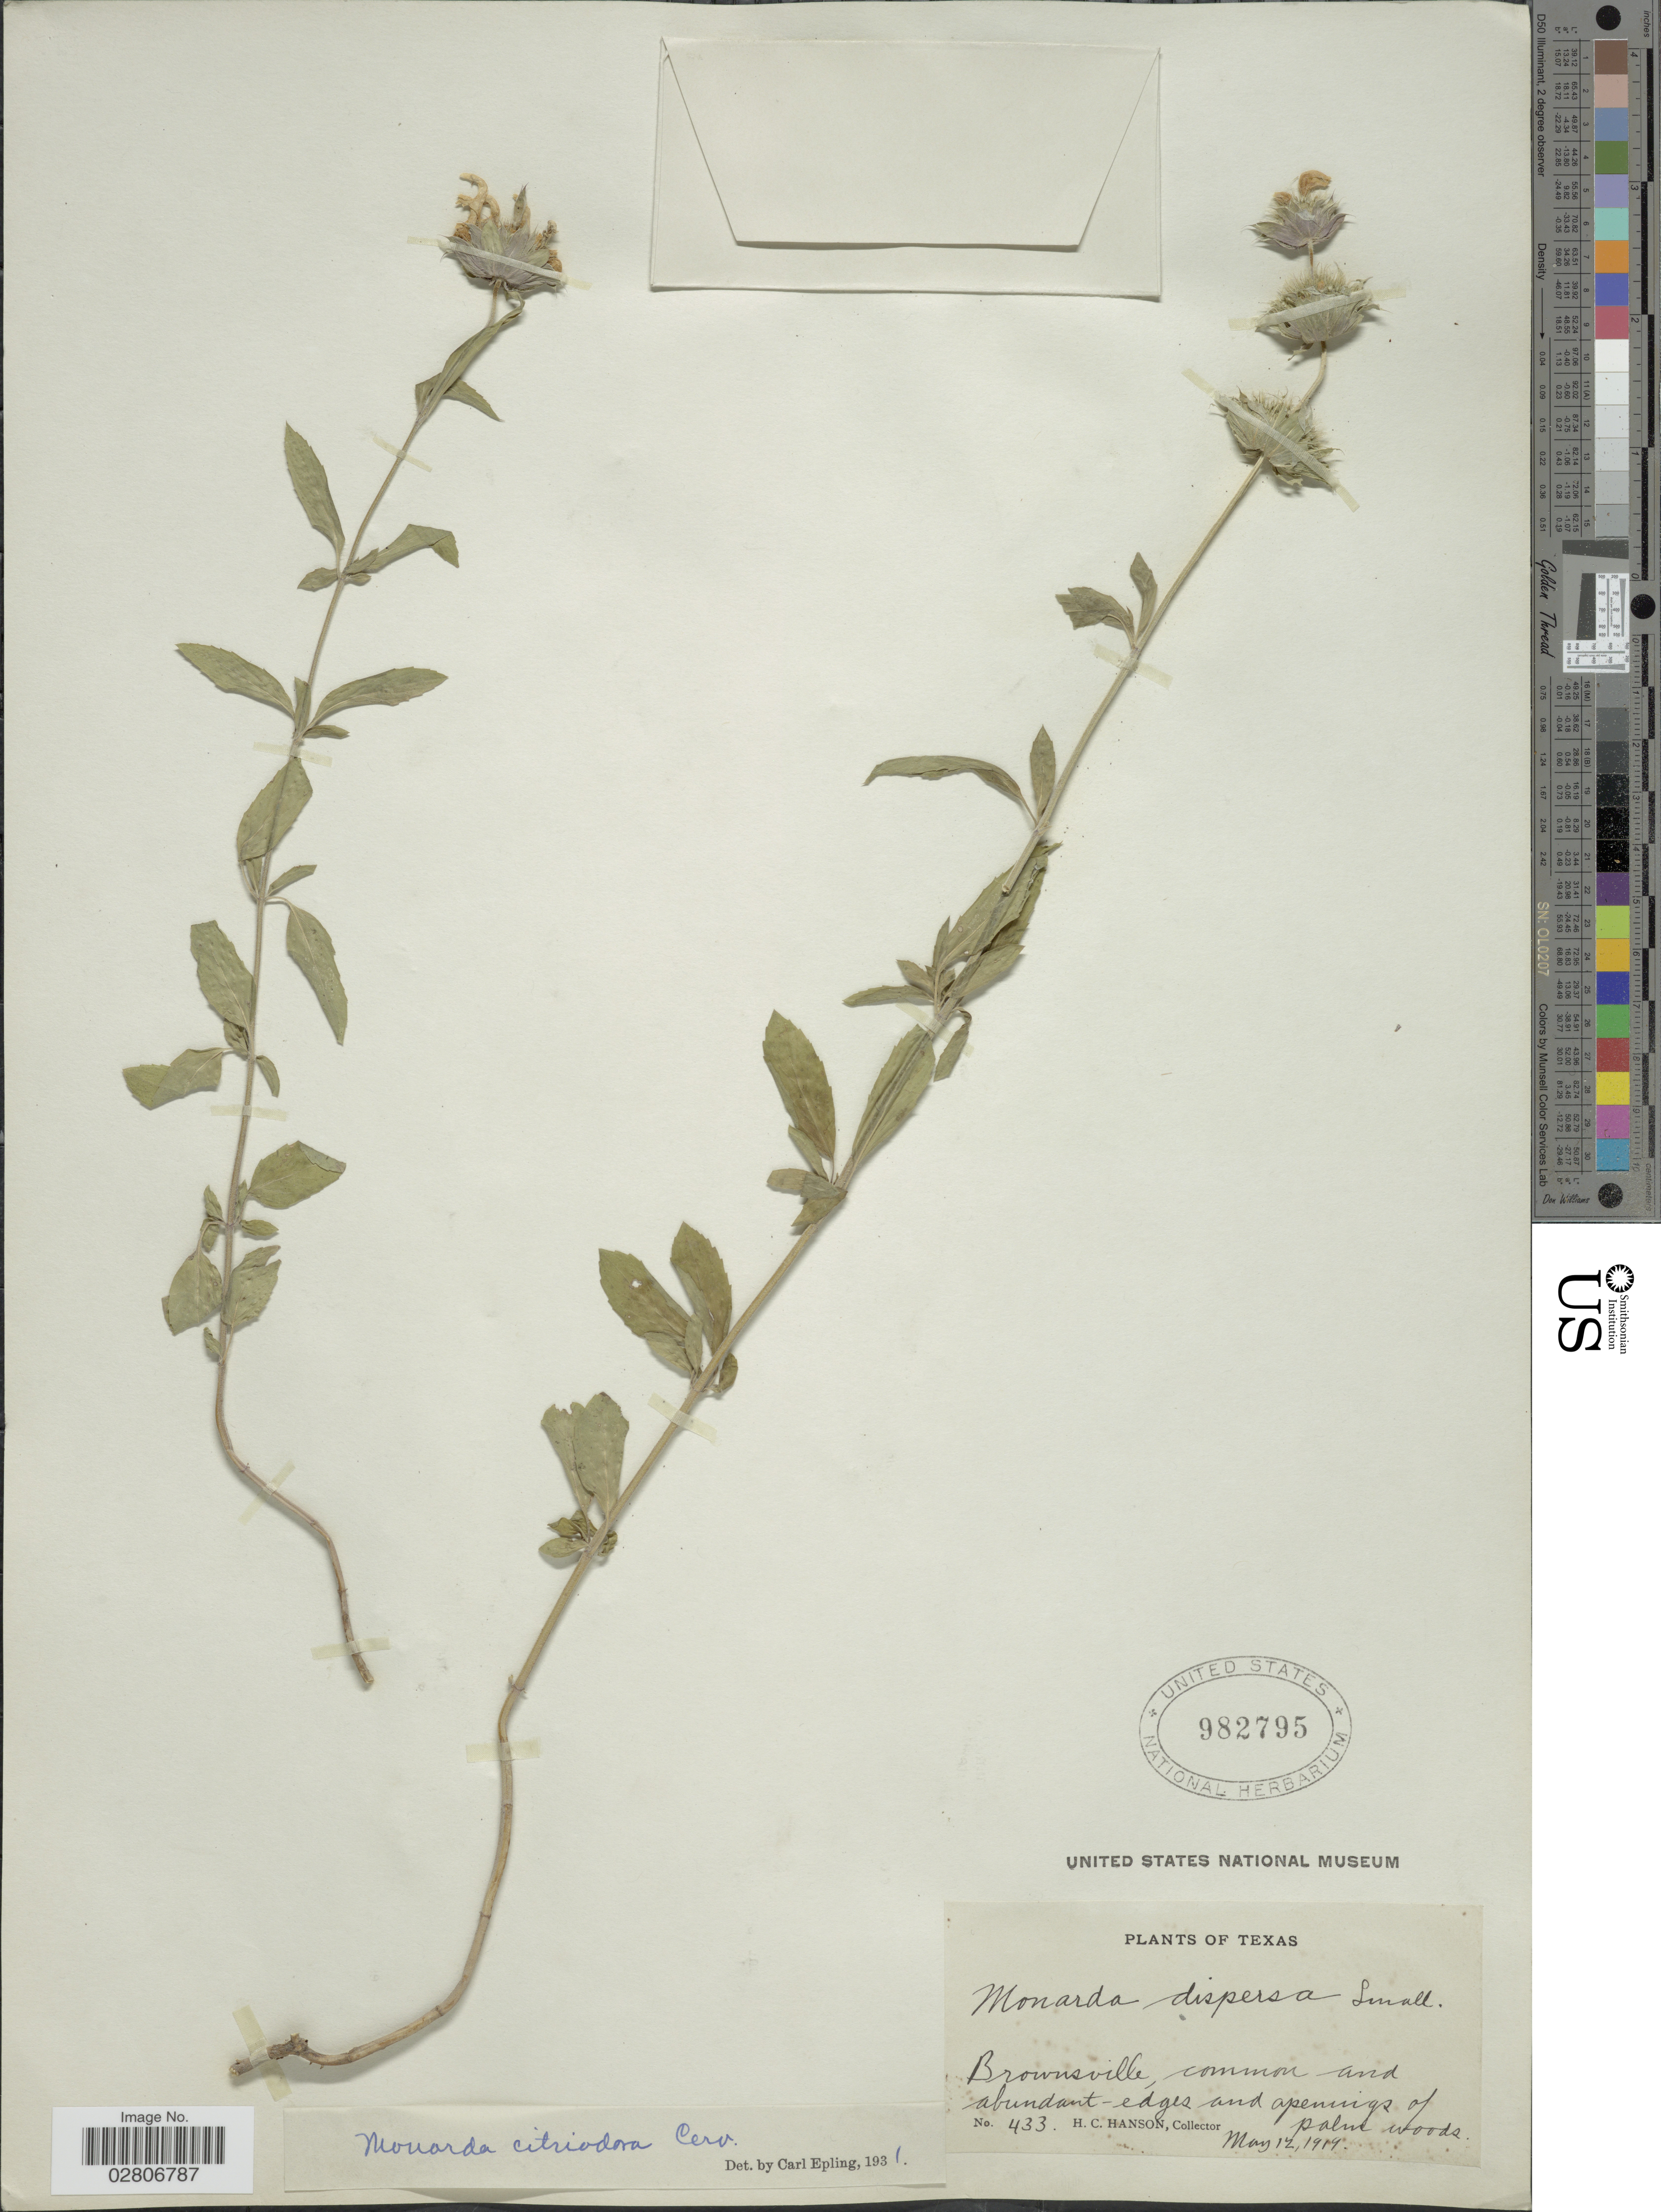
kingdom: Plantae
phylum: Tracheophyta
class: Magnoliopsida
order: Lamiales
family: Lamiaceae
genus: Monarda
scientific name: Monarda citriodora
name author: Cerv. ex Lag.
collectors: H. Hanson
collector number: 433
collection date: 1919-05-12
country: United States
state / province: Texas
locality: Brownsville.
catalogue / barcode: US 982795